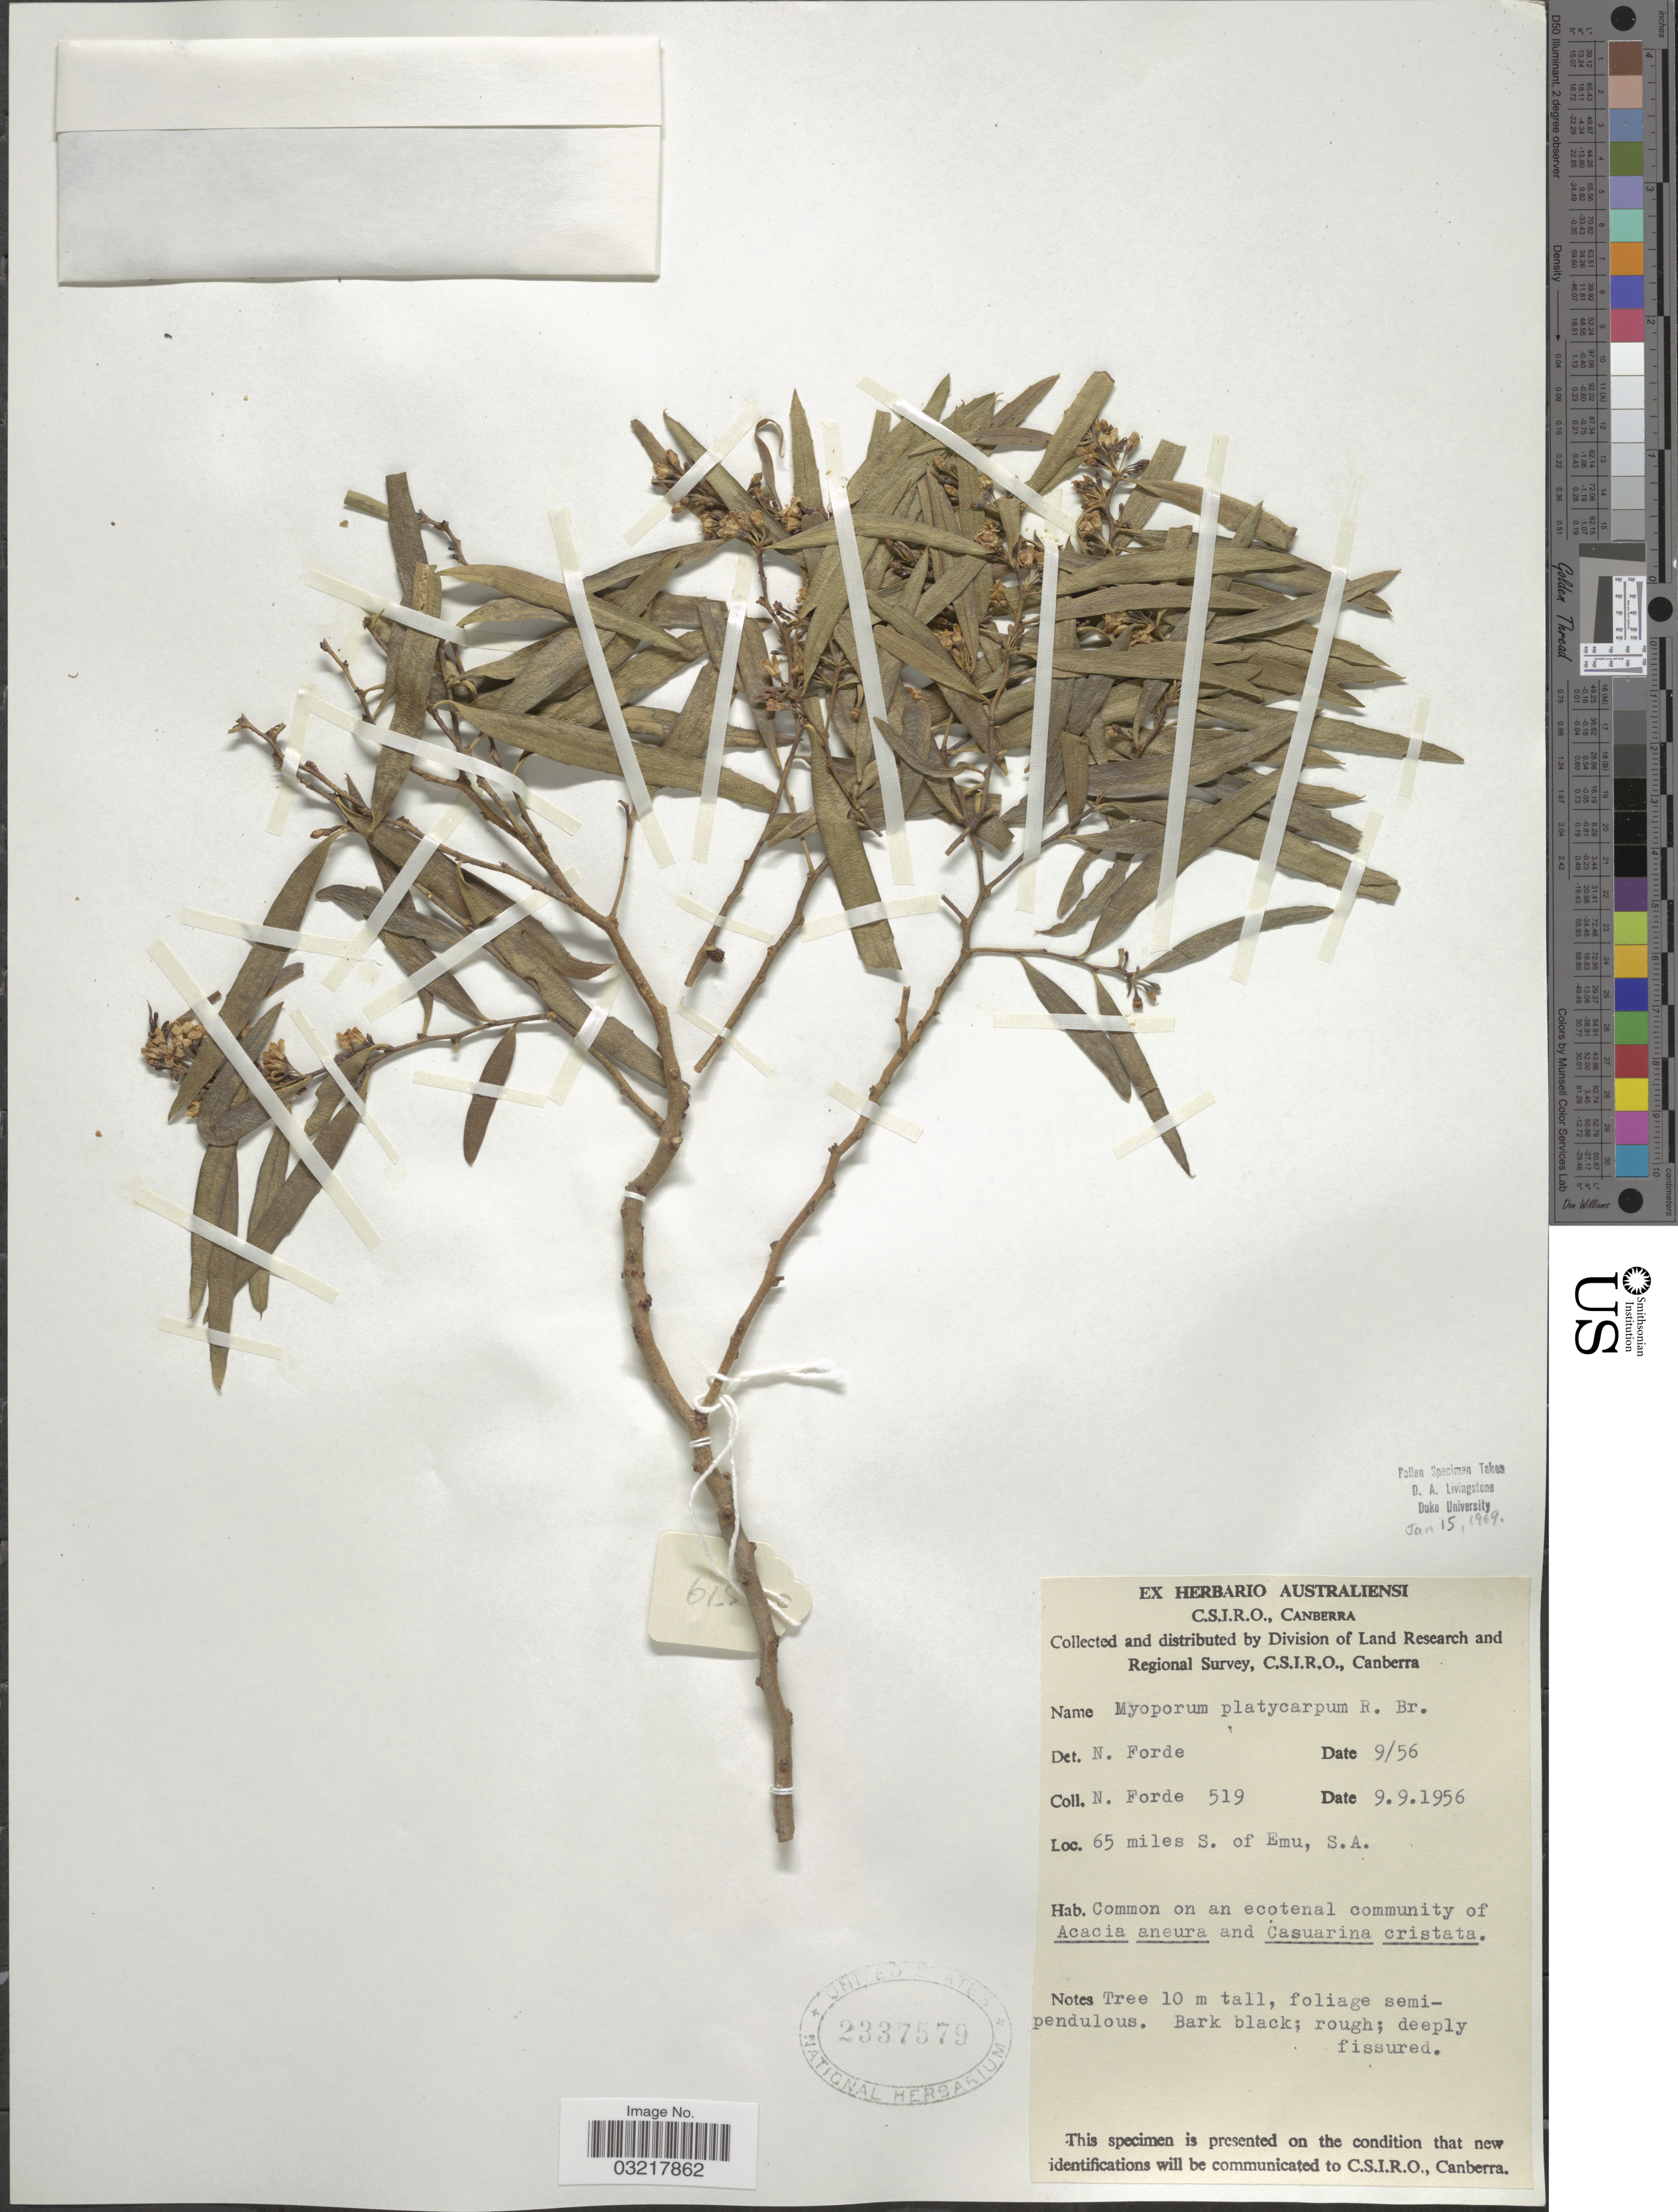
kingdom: Plantae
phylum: Tracheophyta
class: Magnoliopsida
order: Lamiales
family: Scrophulariaceae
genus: Myoporum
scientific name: Myoporum platycarpum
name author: R. Br.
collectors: N. Forde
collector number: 519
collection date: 1956-09-09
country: Australia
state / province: South Australia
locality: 65 miles S. of Emu, S.A.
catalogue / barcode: US 2337579